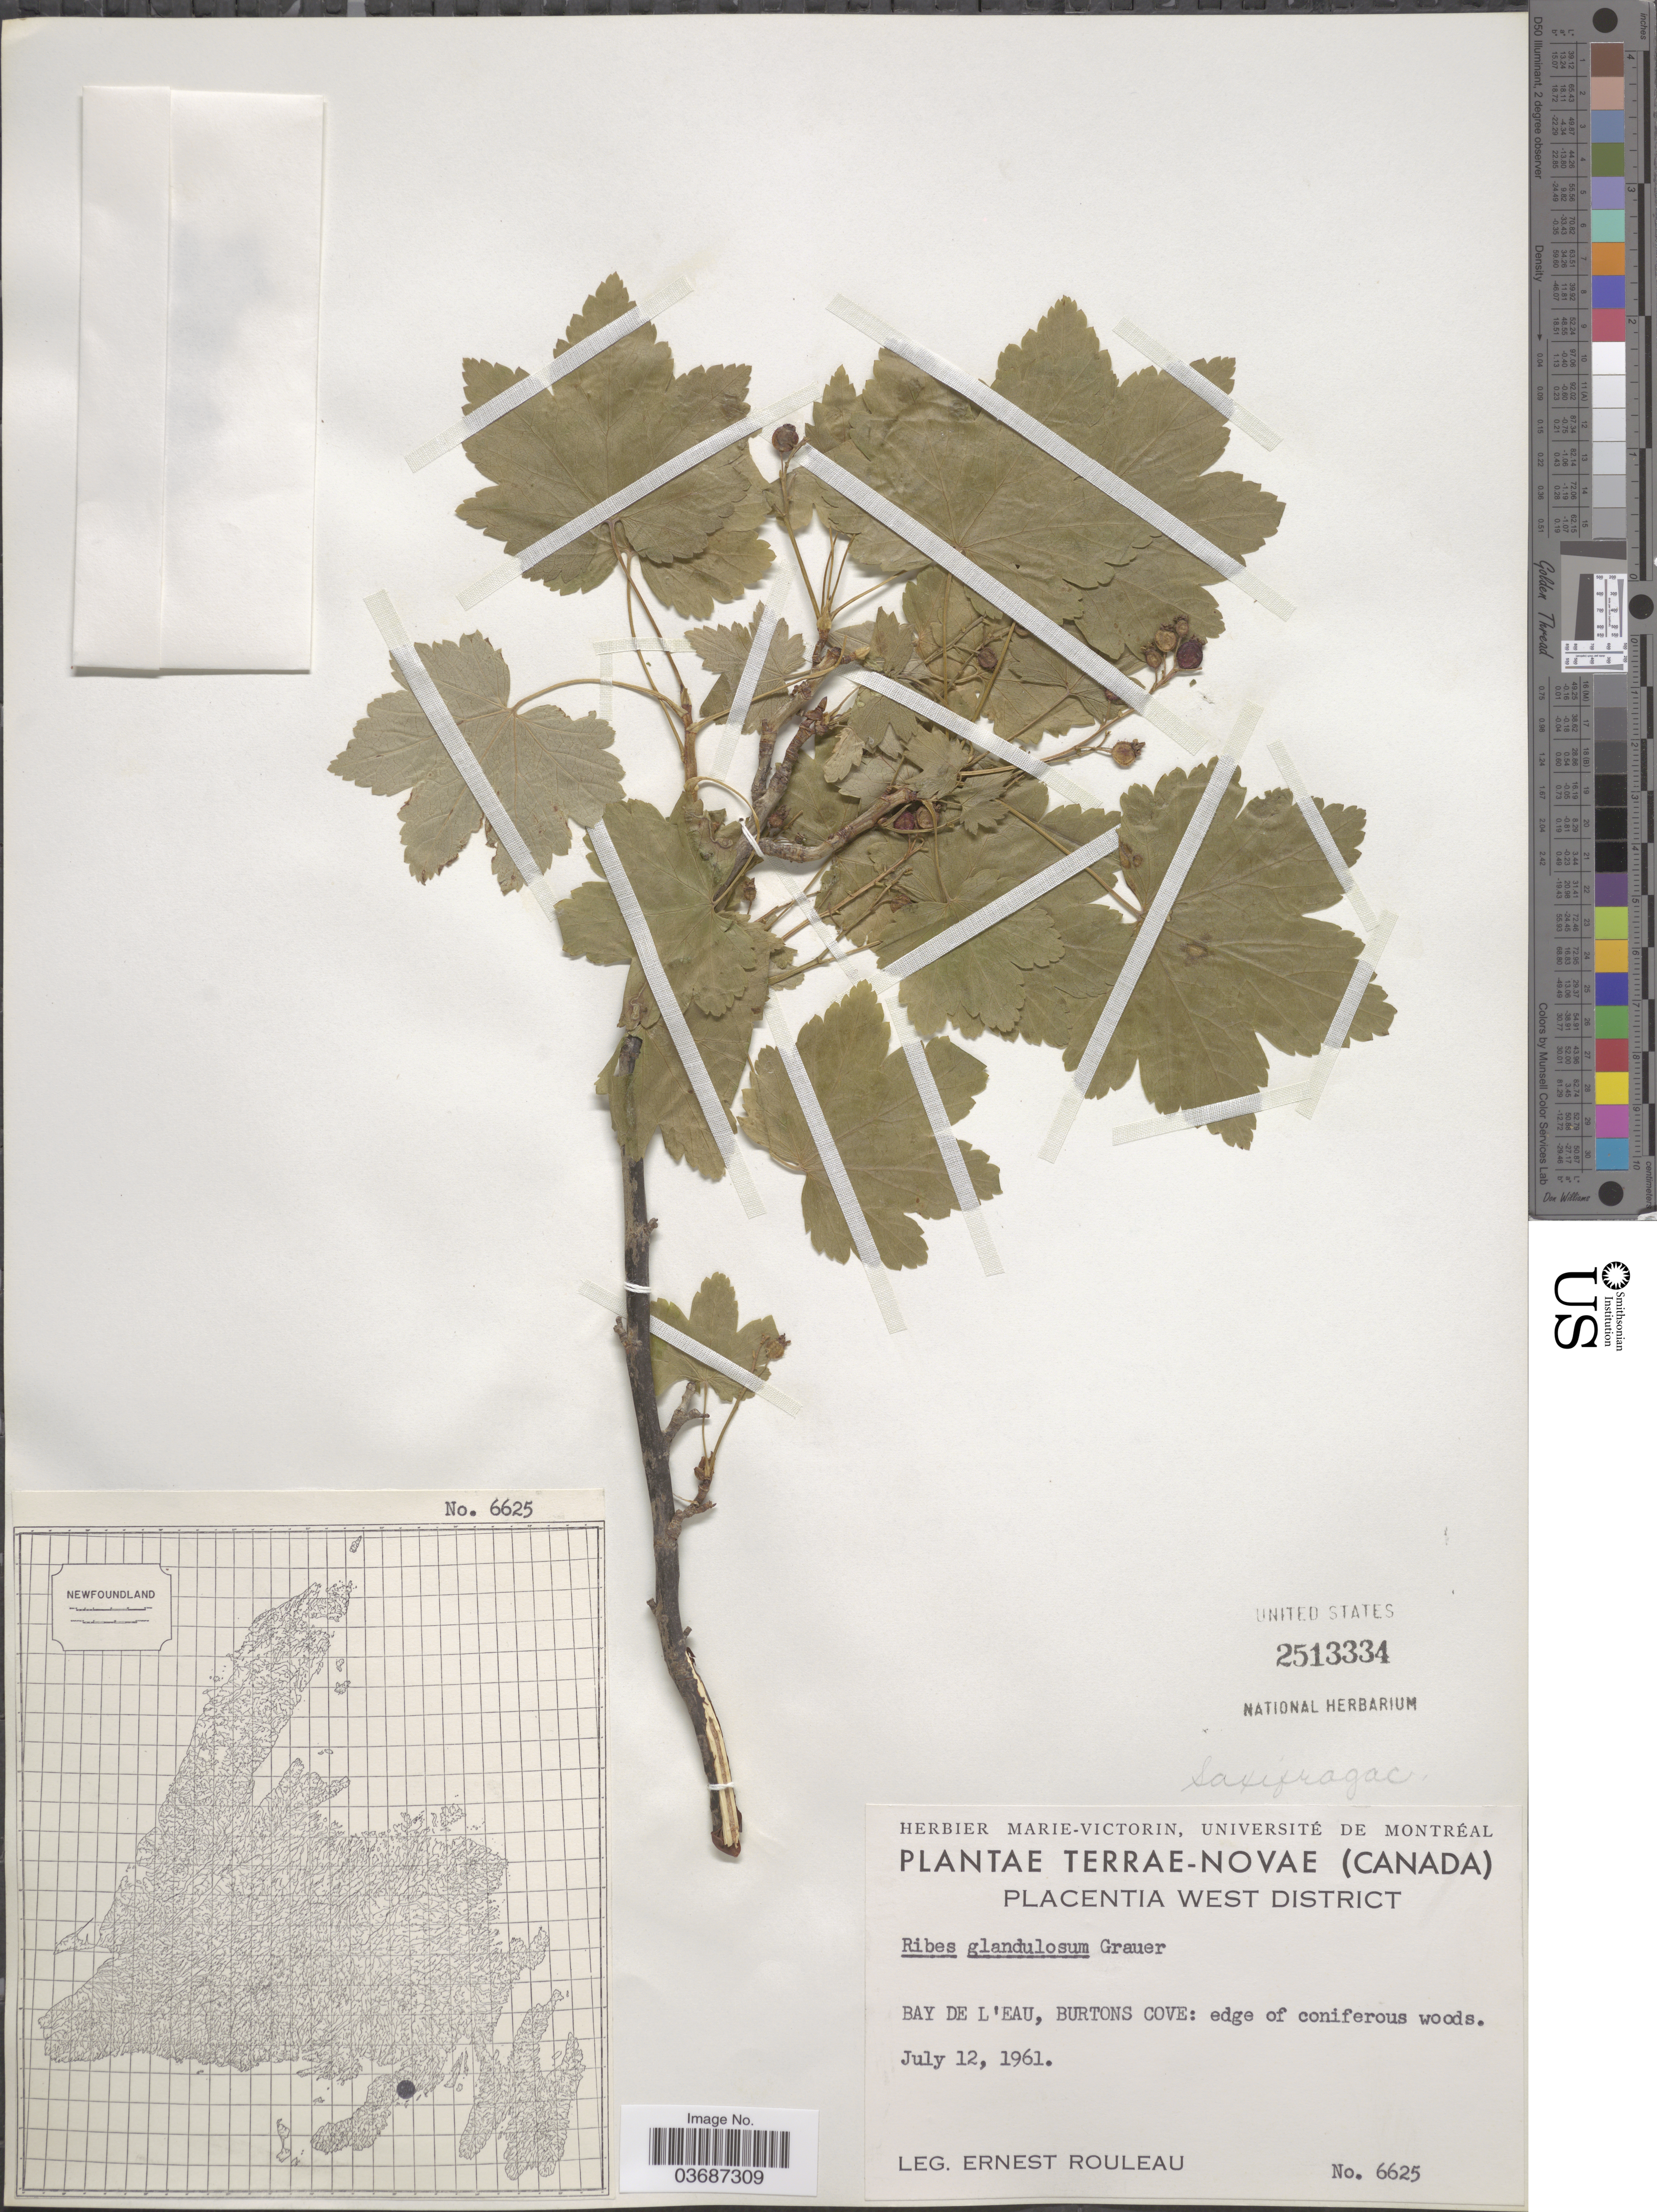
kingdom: Plantae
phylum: Tracheophyta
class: Magnoliopsida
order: Saxifragales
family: Grossulariaceae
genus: Ribes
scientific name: Ribes glandulosum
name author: Ruiz & Pav.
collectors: J. Rouleau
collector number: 6625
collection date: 1961-07-12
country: Canada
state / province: Newfoundland and Labrador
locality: Terrae-Novae. Placentia West District. BAY DE L'EAU, BURTONS COVE: edge of coniferous woods.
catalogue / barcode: US 2513334